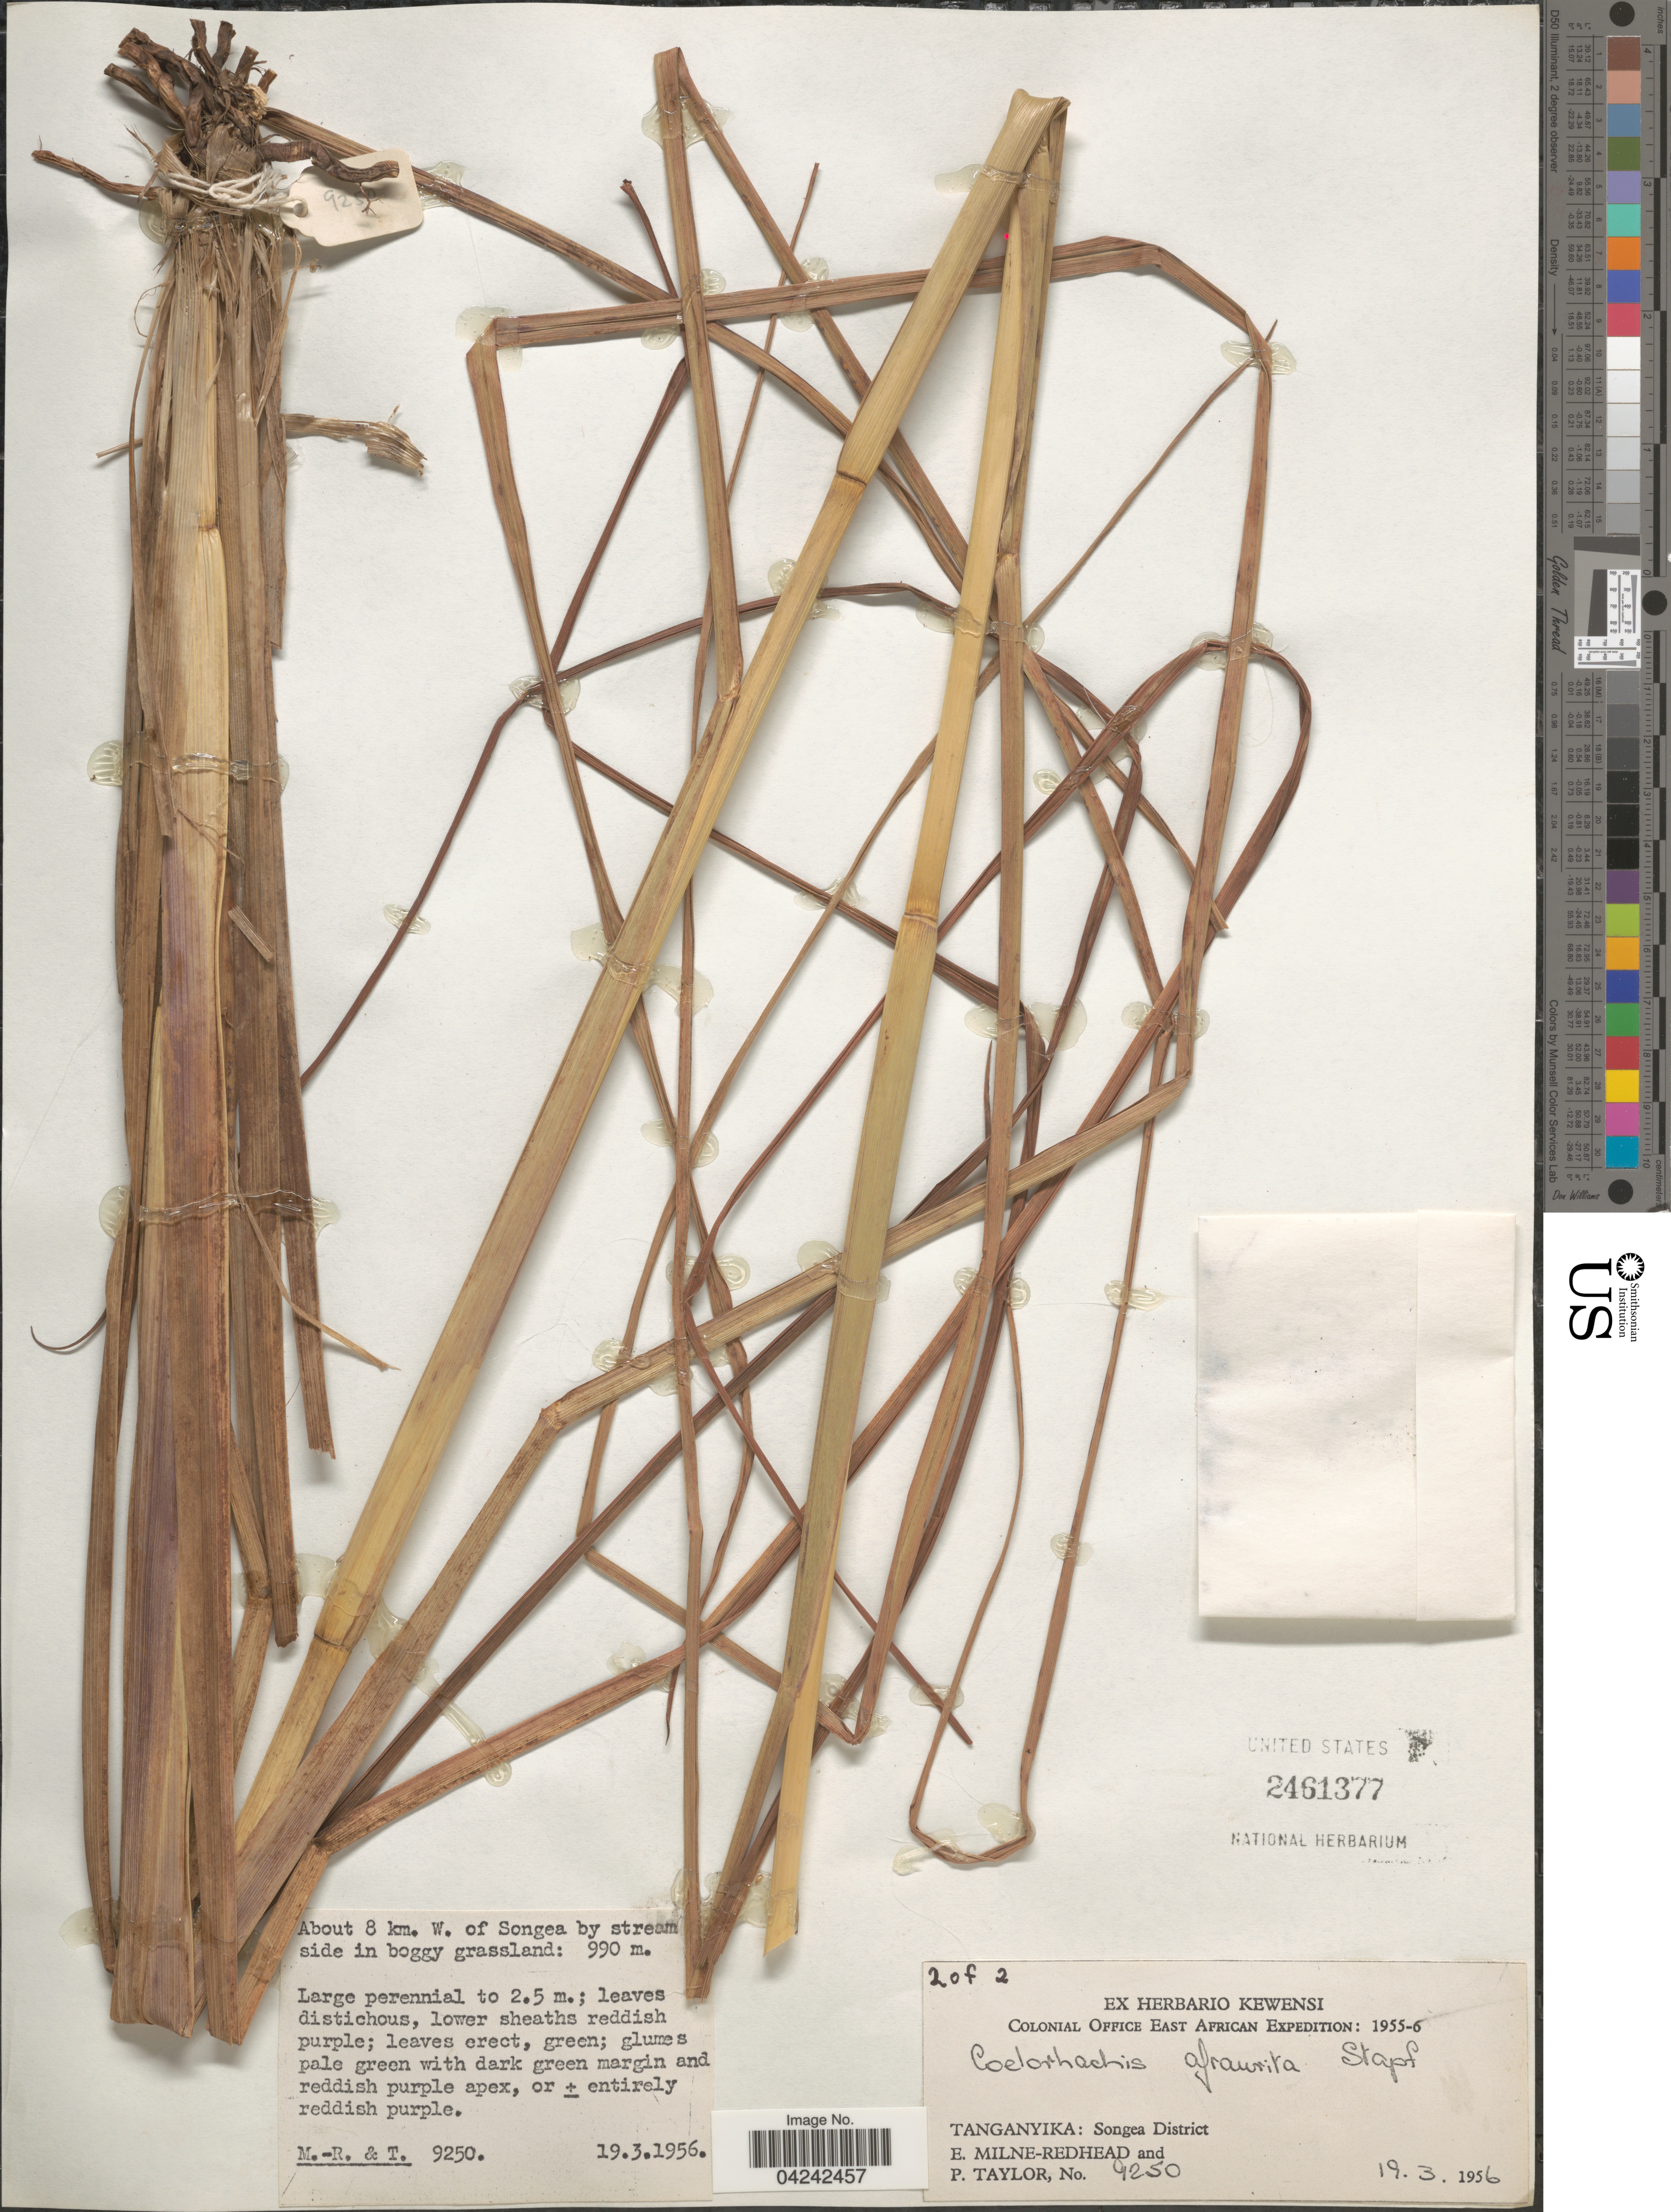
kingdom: Plantae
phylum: Tracheophyta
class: Liliopsida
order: Poales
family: Poaceae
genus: Rottboellia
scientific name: Rottboellia afraurita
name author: Stapf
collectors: E. W. Milne-Redhead & P. Taylor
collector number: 9250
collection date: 1956-03-19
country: Tanzania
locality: Colonial Office East African Expedition: 1955-6. Tanganyika: Songea District. About 8 km. W. of Songea by stream side in boggy grassland.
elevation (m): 990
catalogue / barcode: US 2461377